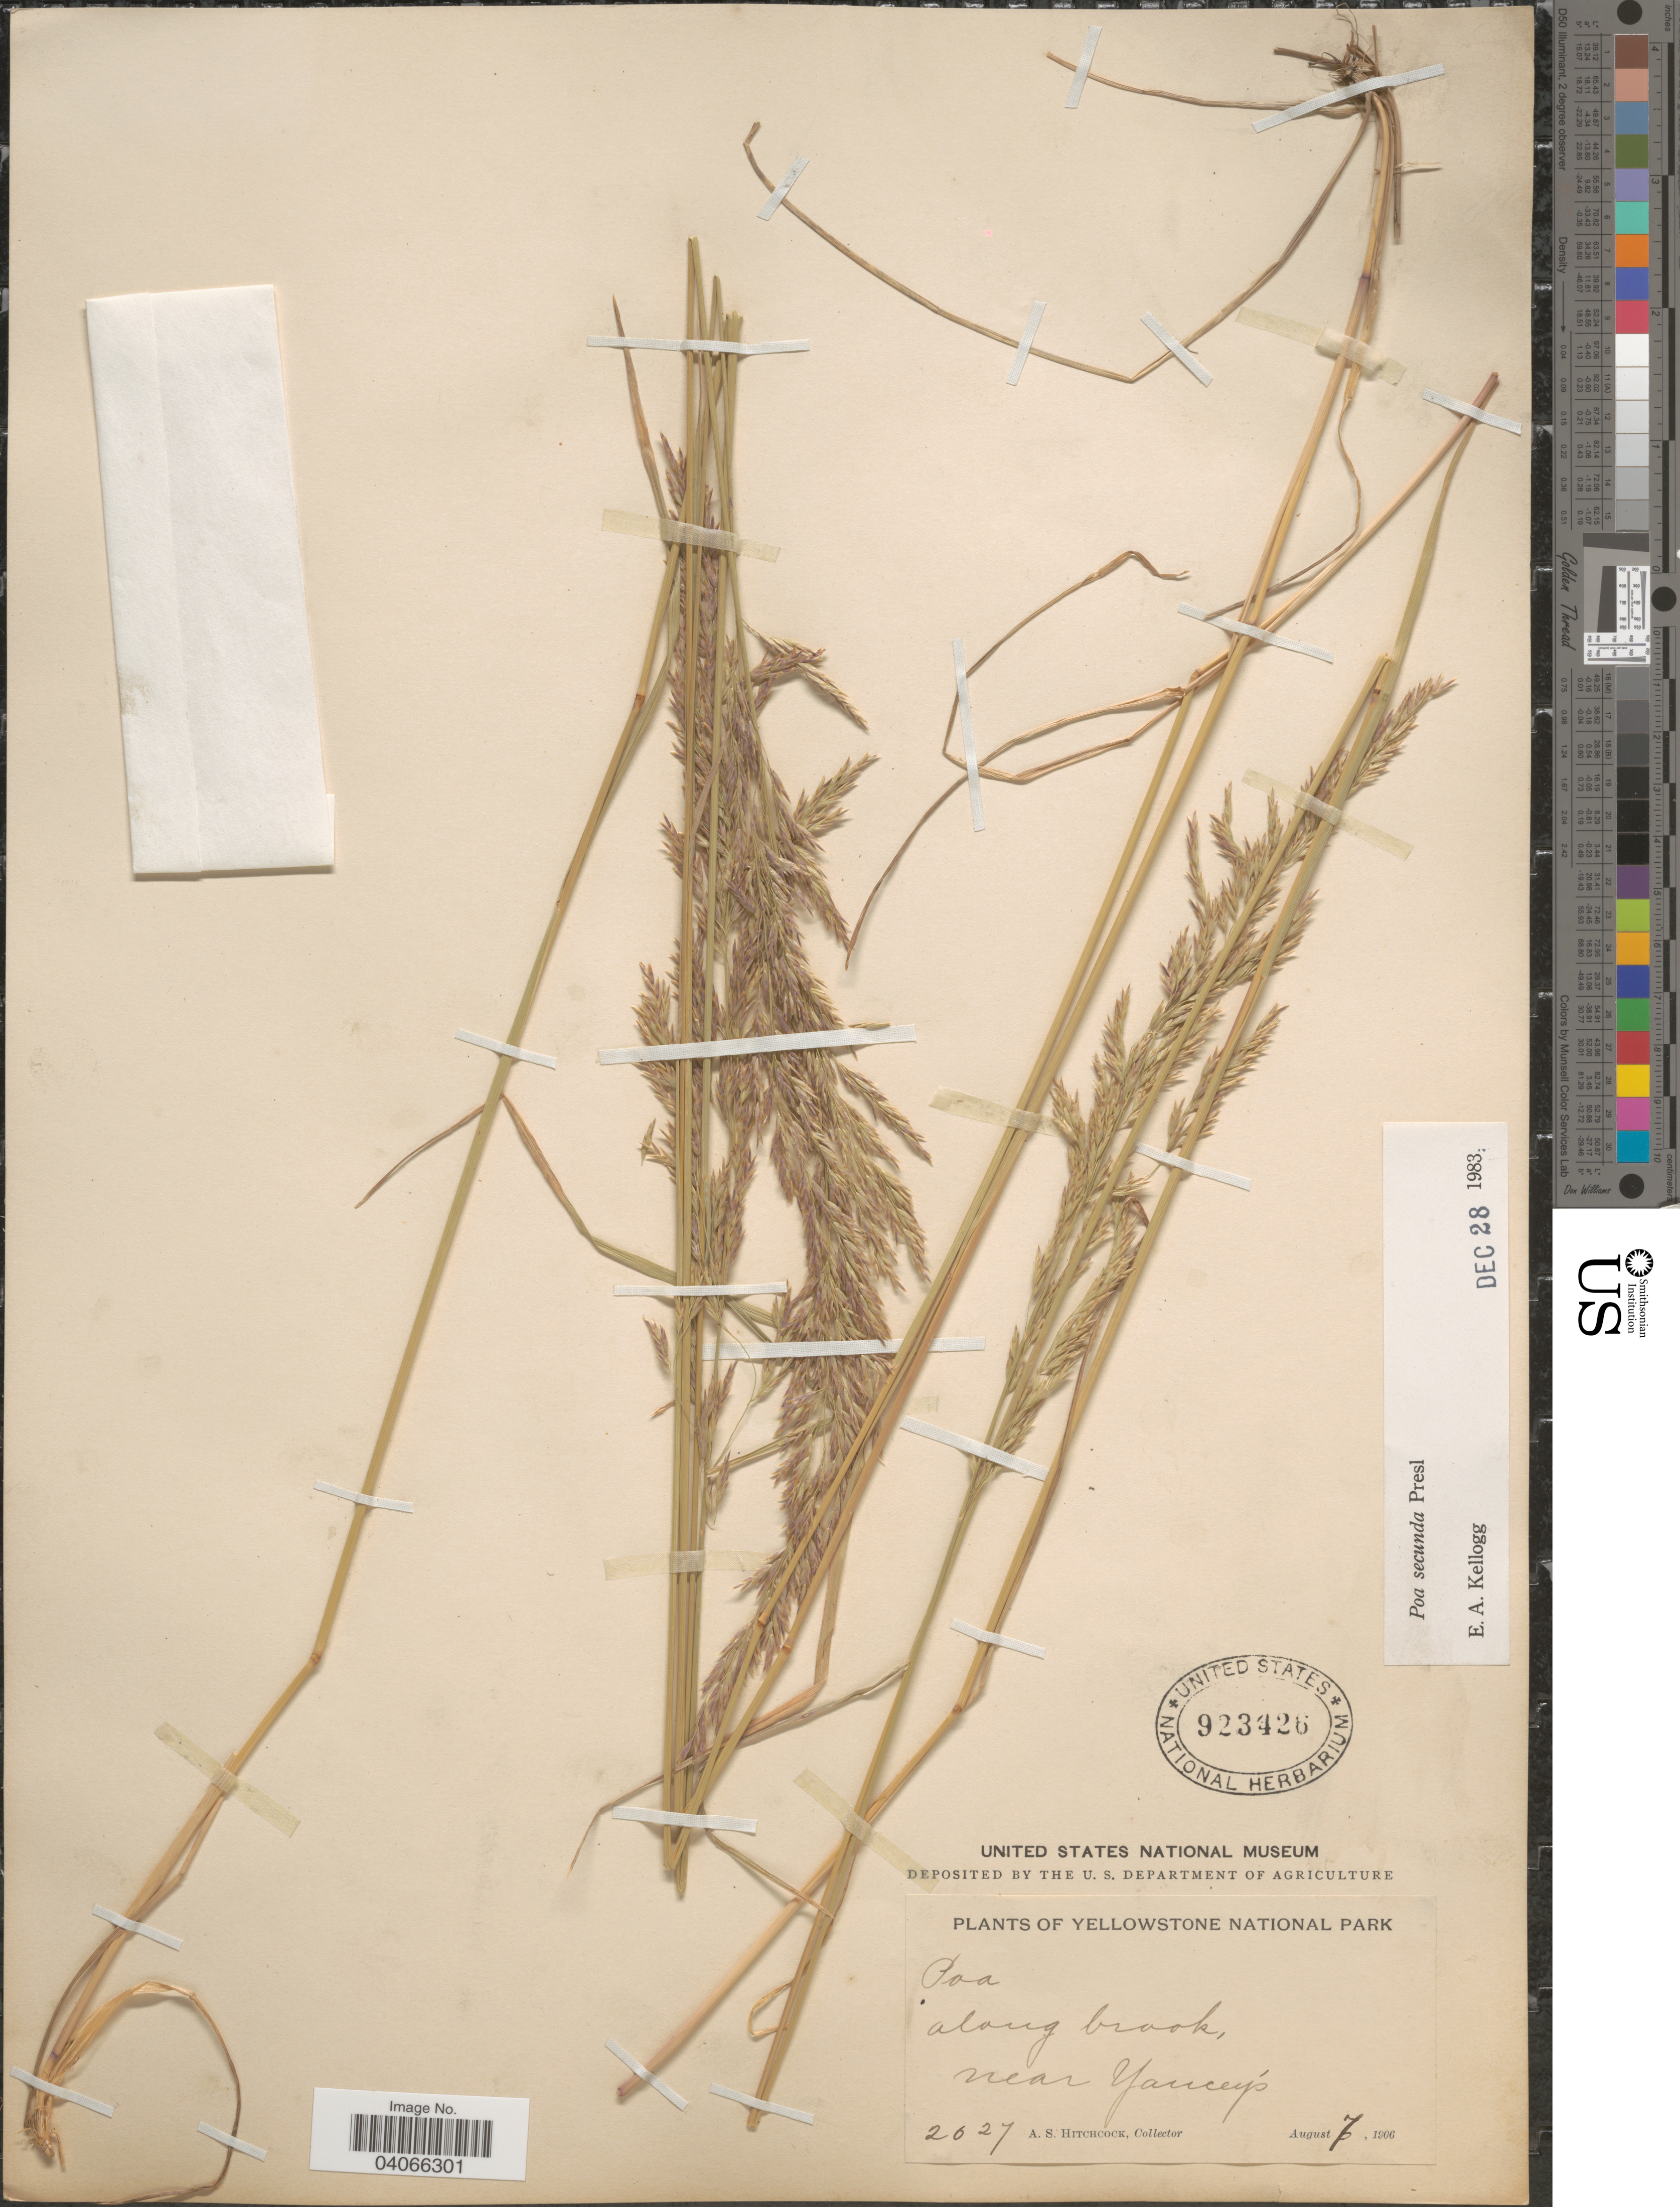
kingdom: Plantae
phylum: Tracheophyta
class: Liliopsida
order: Poales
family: Poaceae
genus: Poa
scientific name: Poa secunda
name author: J. Presl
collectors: A. S. Hitchcock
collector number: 2027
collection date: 1906-08-07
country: United States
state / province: Wyoming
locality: Yellowstone National Park. Along brook, near Yancey's.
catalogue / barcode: US 923426